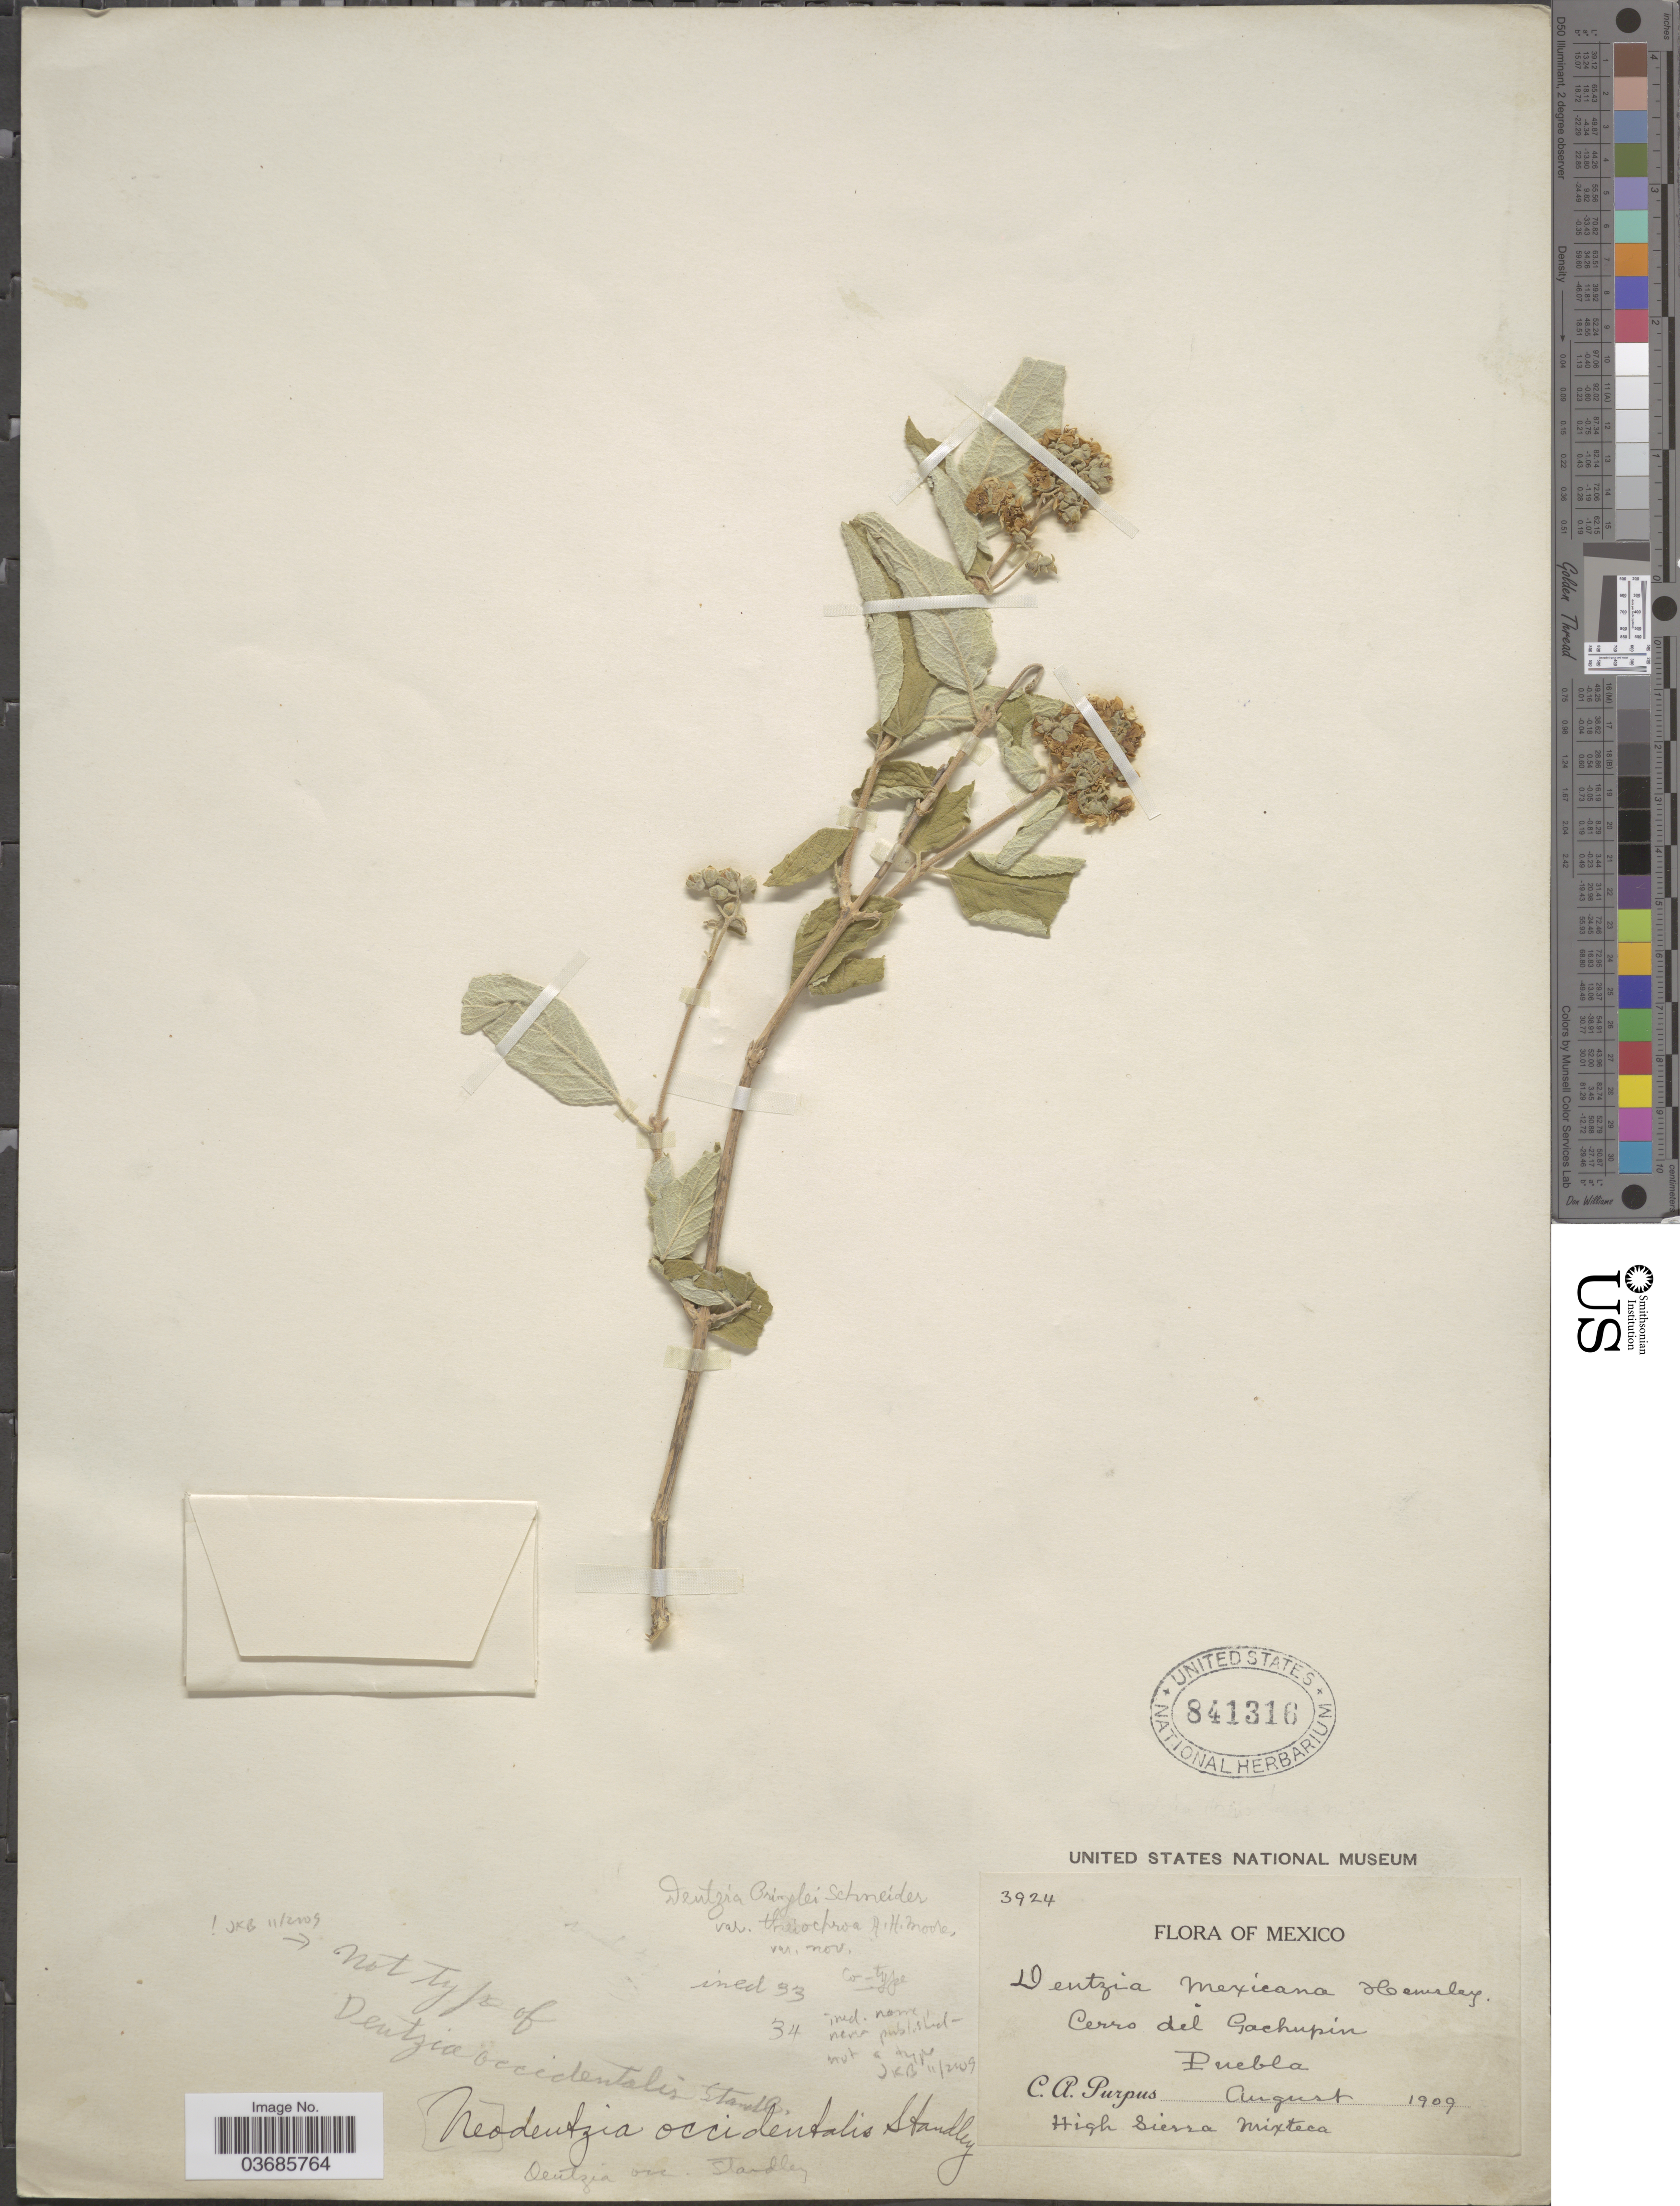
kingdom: Plantae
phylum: Tracheophyta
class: Magnoliopsida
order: Cornales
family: Hydrangeaceae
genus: Deutzia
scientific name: Deutzia occidentalis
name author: Standl.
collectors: C. A. Purpus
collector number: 3924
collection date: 1909-08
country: Mexico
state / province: Puebla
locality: Cerro del Gachupín.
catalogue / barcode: US 841316